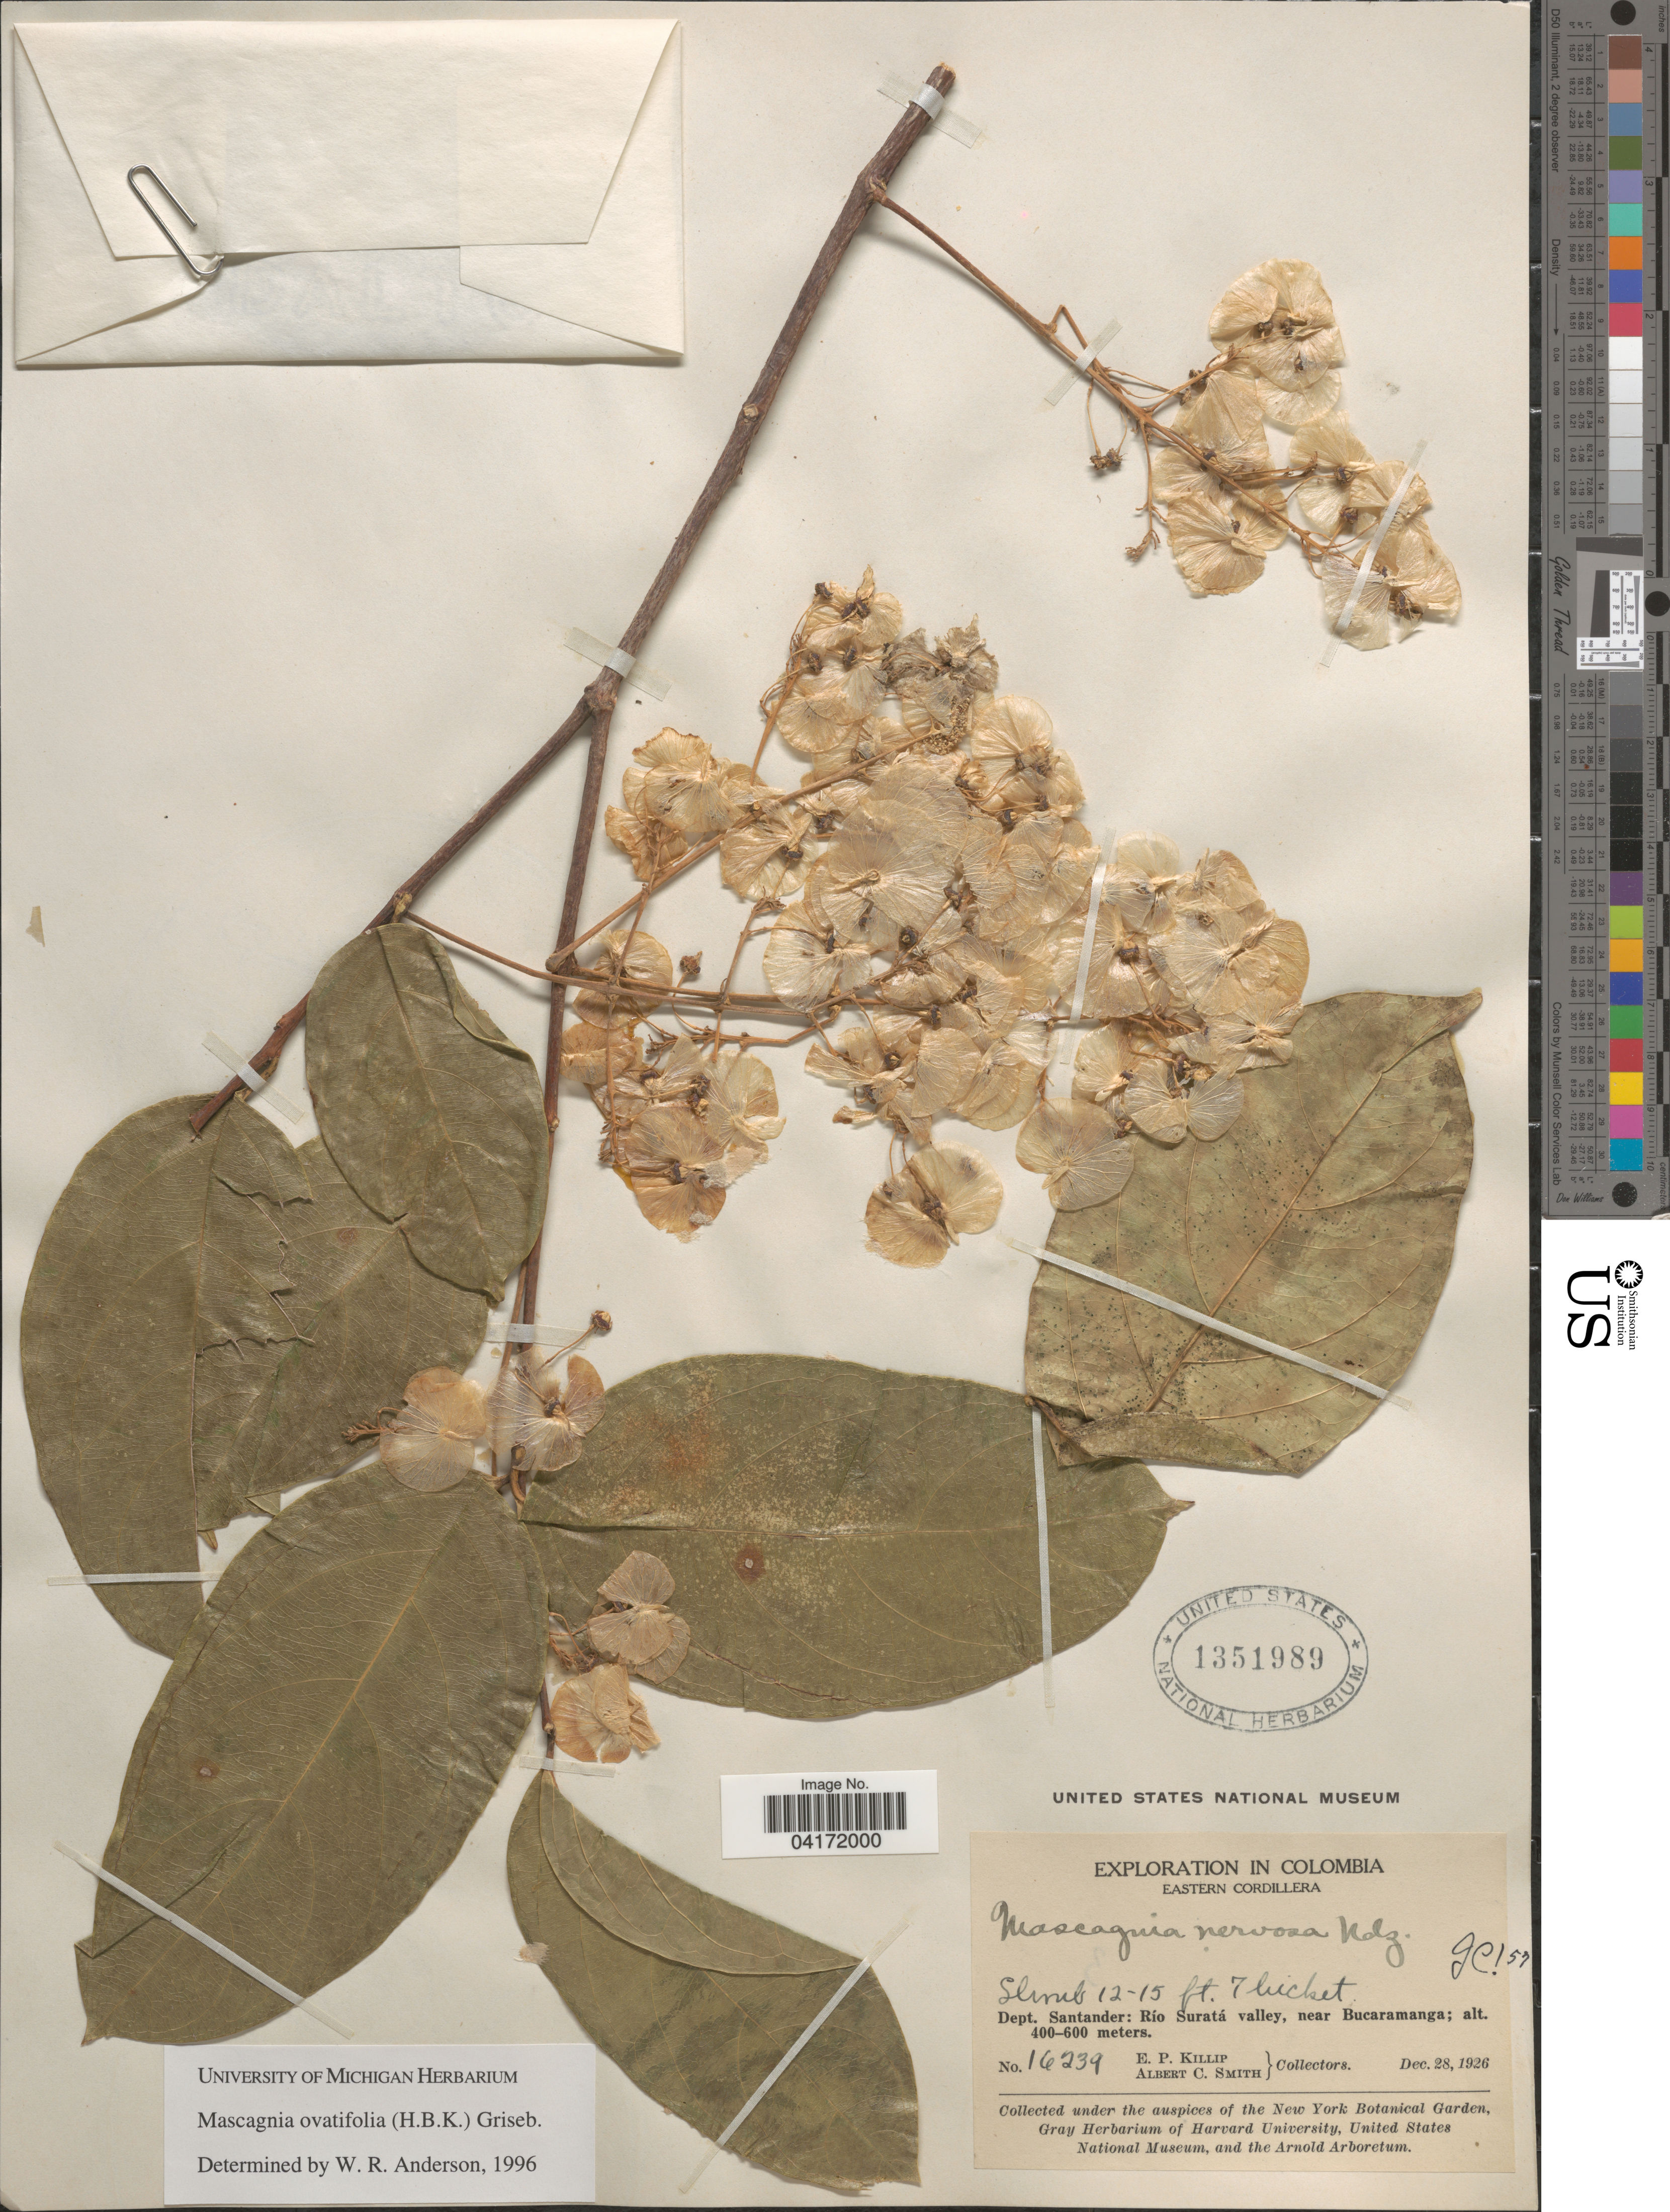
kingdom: Plantae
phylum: Tracheophyta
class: Magnoliopsida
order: Malpighiales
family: Malpighiaceae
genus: Mascagnia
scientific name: Mascagnia ovatifolia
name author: (Kunth) Griseb.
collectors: E. P. Killip & A. C. Smith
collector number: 16239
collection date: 1926-12-28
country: Colombia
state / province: Santander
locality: Exploration in Colombia. Eastern Cordillera. Dept. Santander: Río Suratá valley, near Bucaramanga.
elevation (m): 400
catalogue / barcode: US 1351989